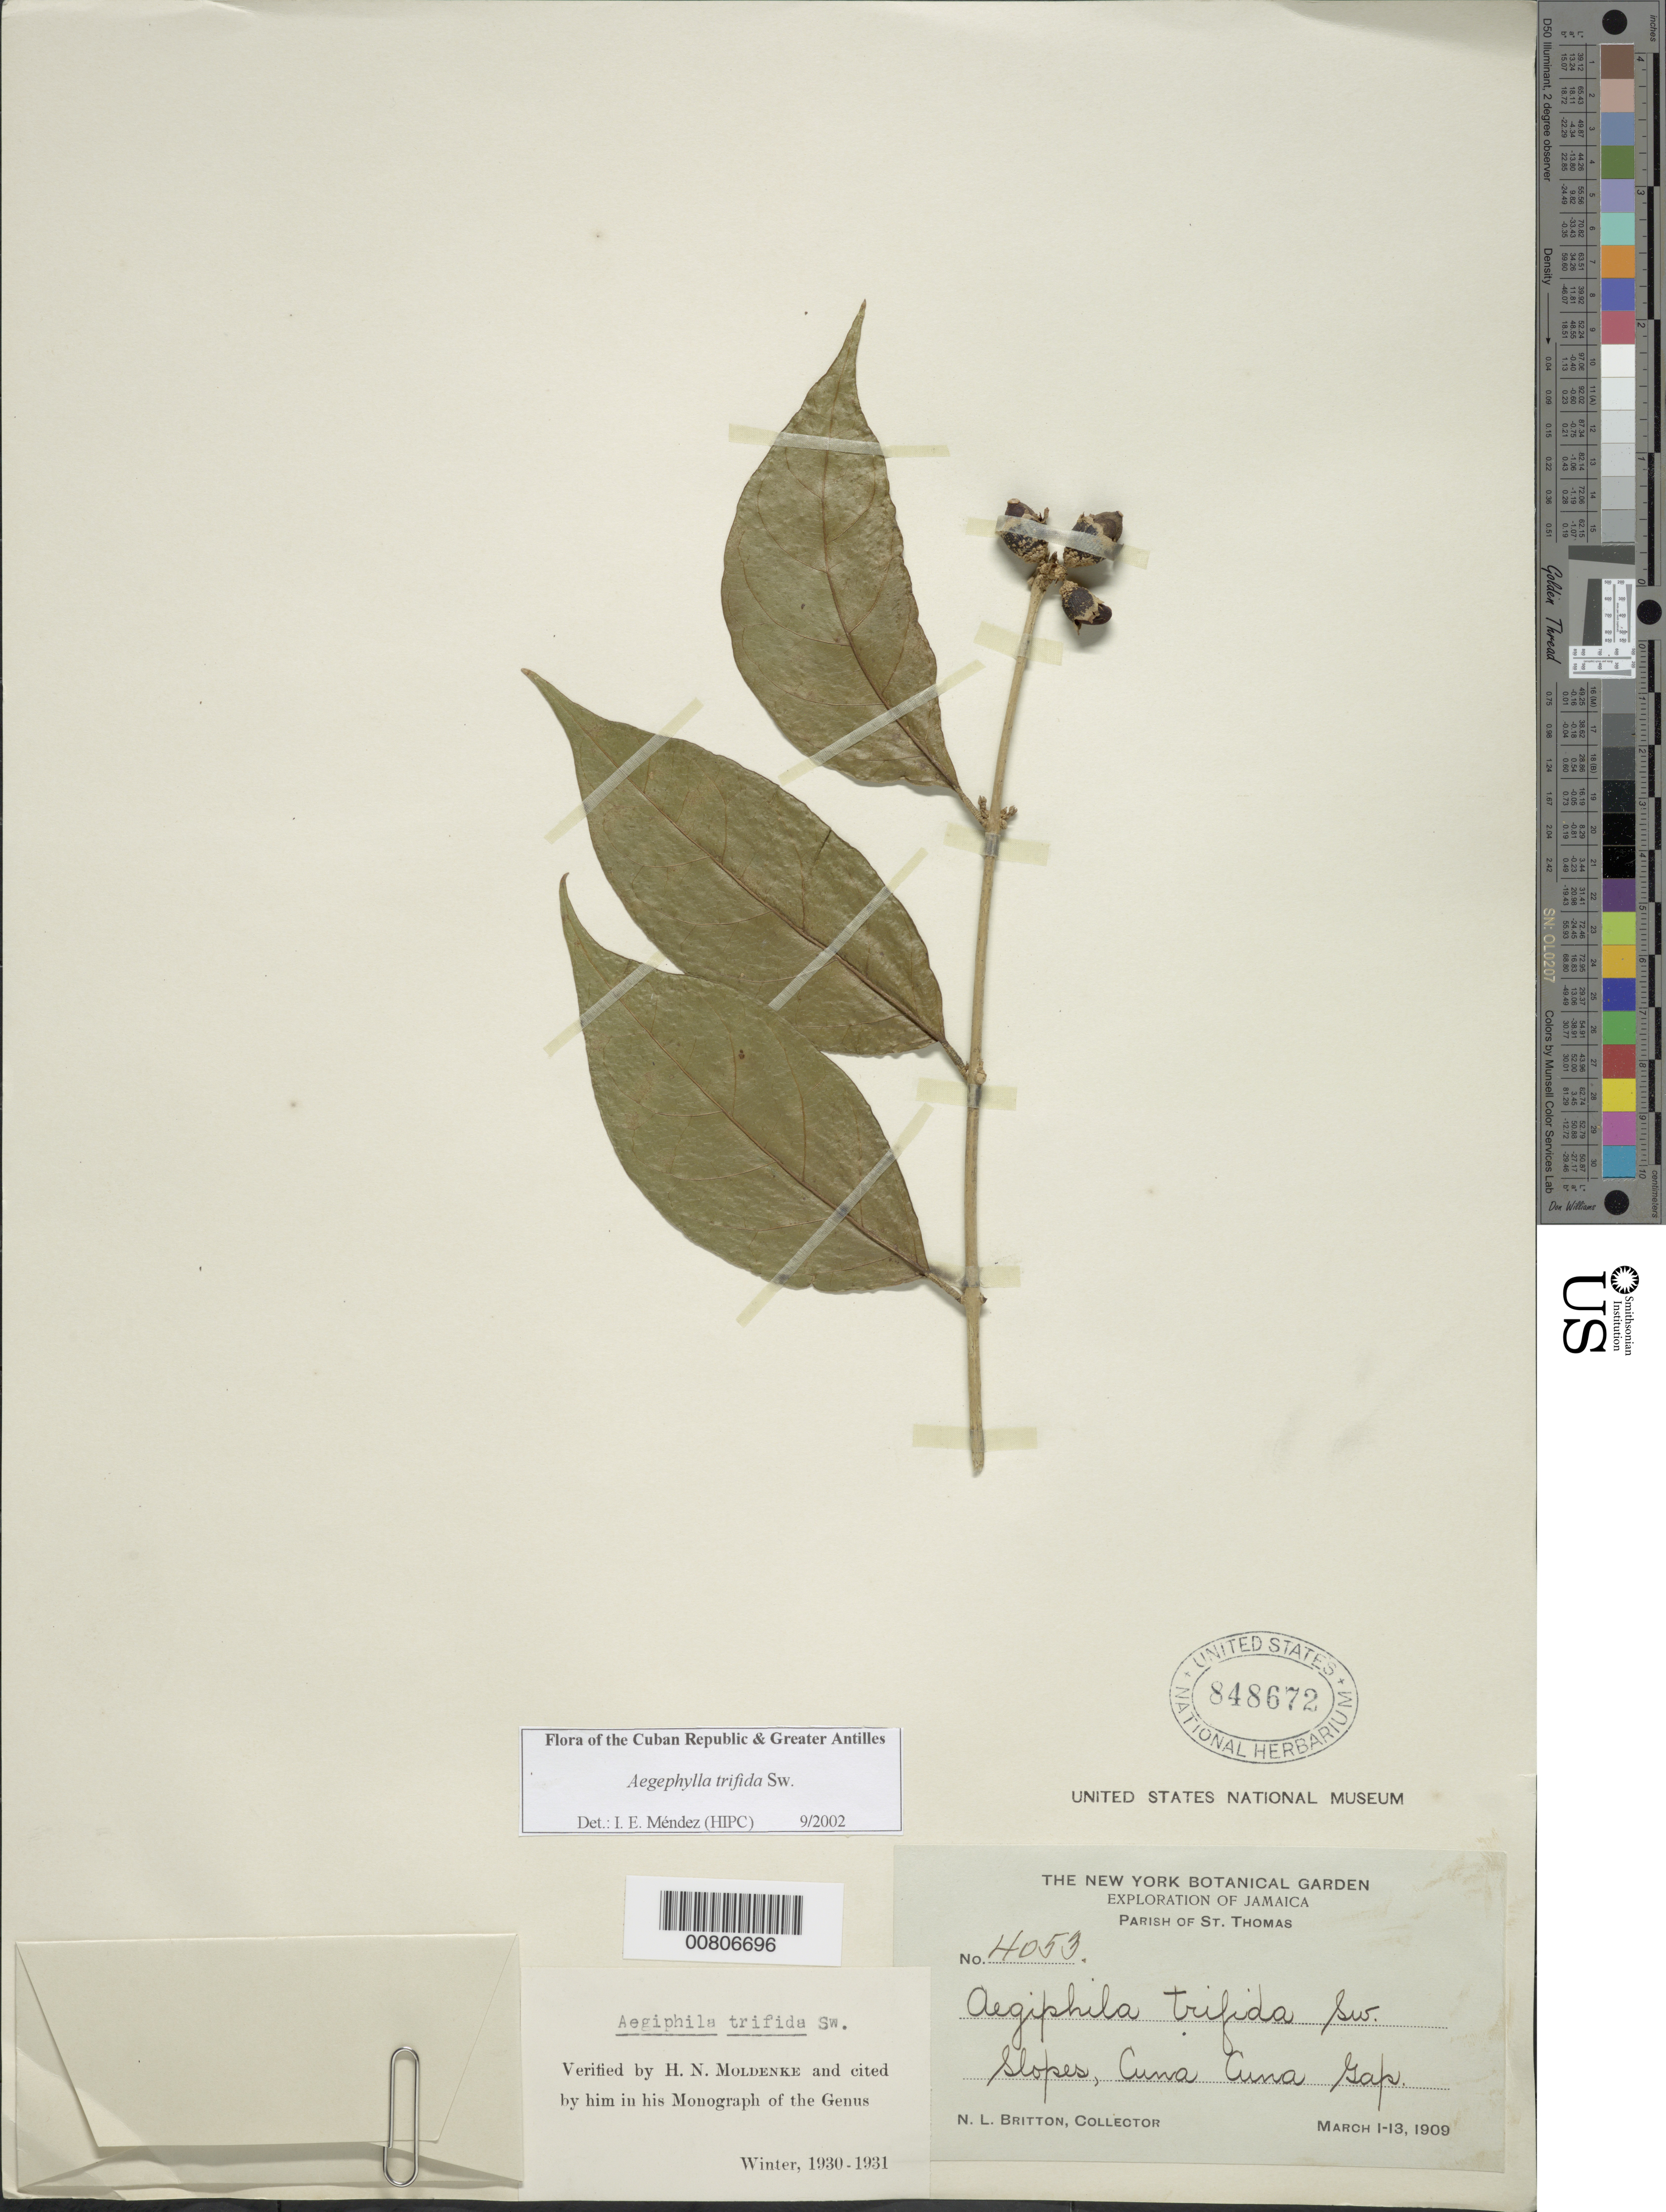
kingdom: Plantae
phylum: Tracheophyta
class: Magnoliopsida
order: Lamiales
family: Lamiaceae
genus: Aegiphila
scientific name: Aegiphila trifida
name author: Sw.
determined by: Méndez, Isidro E., (HIPC)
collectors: N. Britton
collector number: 4053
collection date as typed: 01 Mar 1909 to 13 Mar 1909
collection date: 1909-03-01/1909-03-13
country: Jamaica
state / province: Saint Thomas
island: Jamaica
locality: Cuna Cuna Gap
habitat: Slopes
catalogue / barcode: US 848672